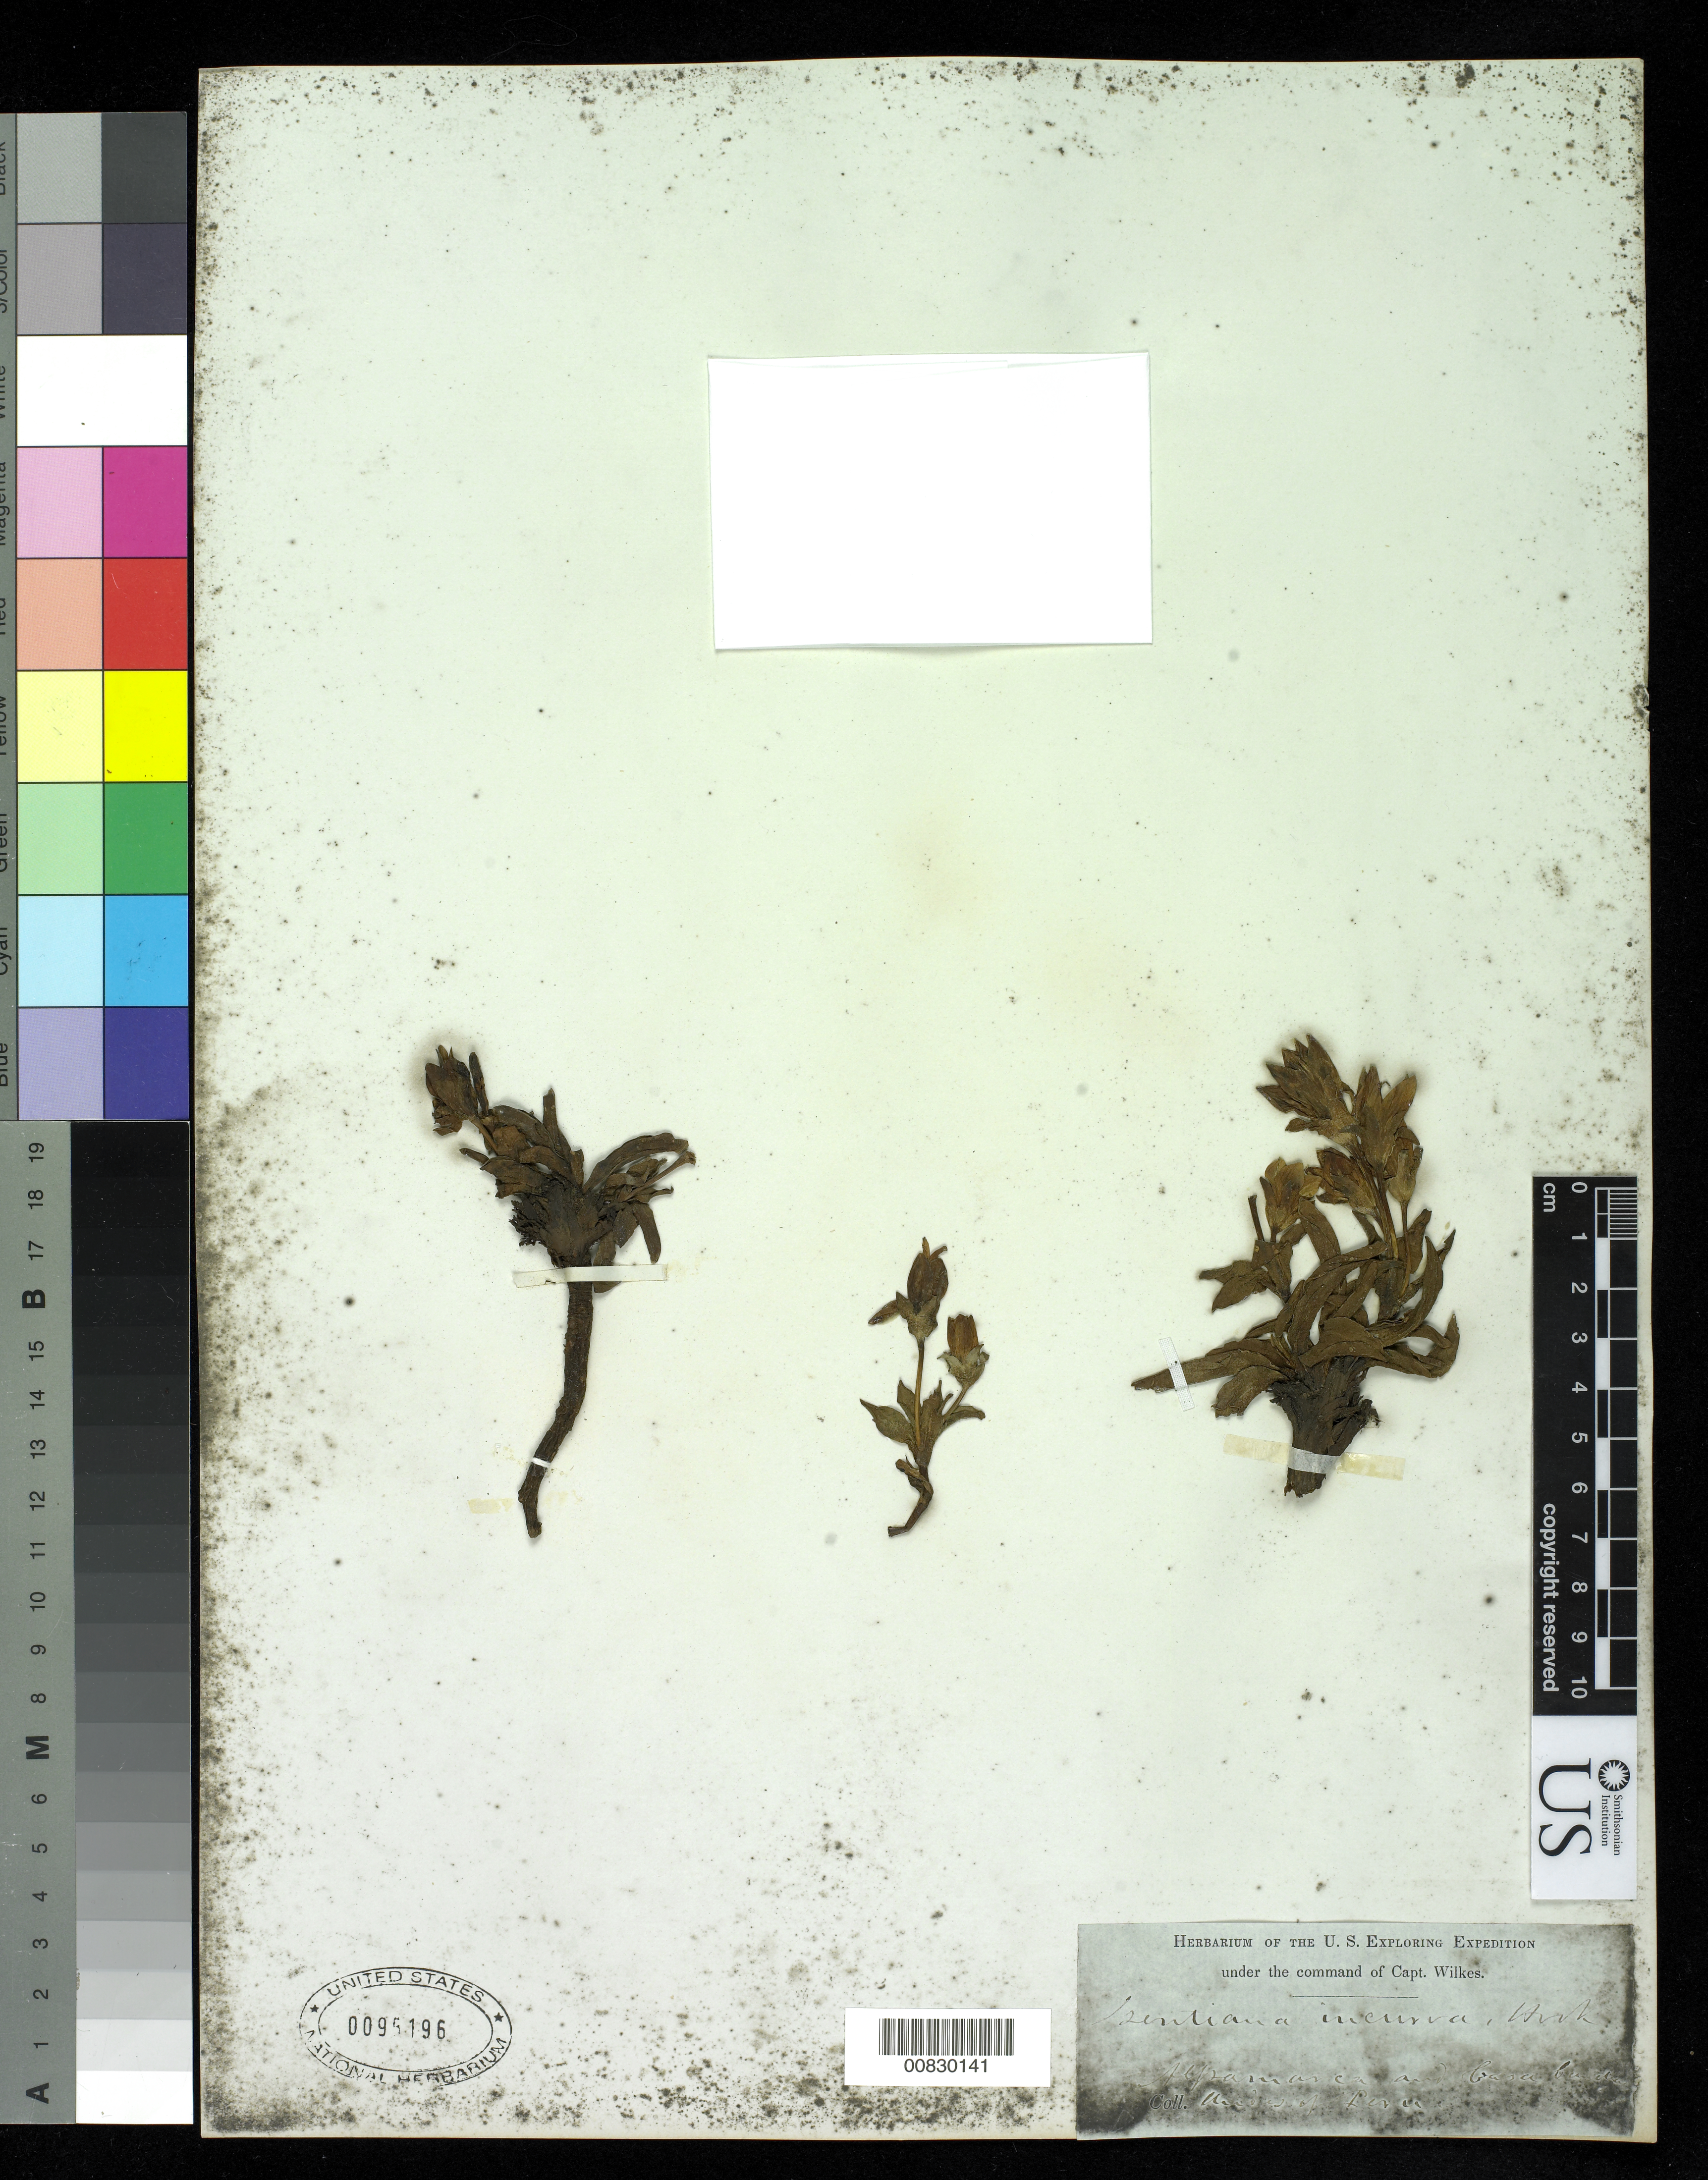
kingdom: Plantae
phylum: Tracheophyta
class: Magnoliopsida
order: Gentianales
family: Gentianaceae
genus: Gentiana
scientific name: Gentiana incurva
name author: Hook.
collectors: Wilkes Explor. Exped.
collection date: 1838/1842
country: Peru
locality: Alpamarca and Casa Cancha, Andes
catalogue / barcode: US 95196